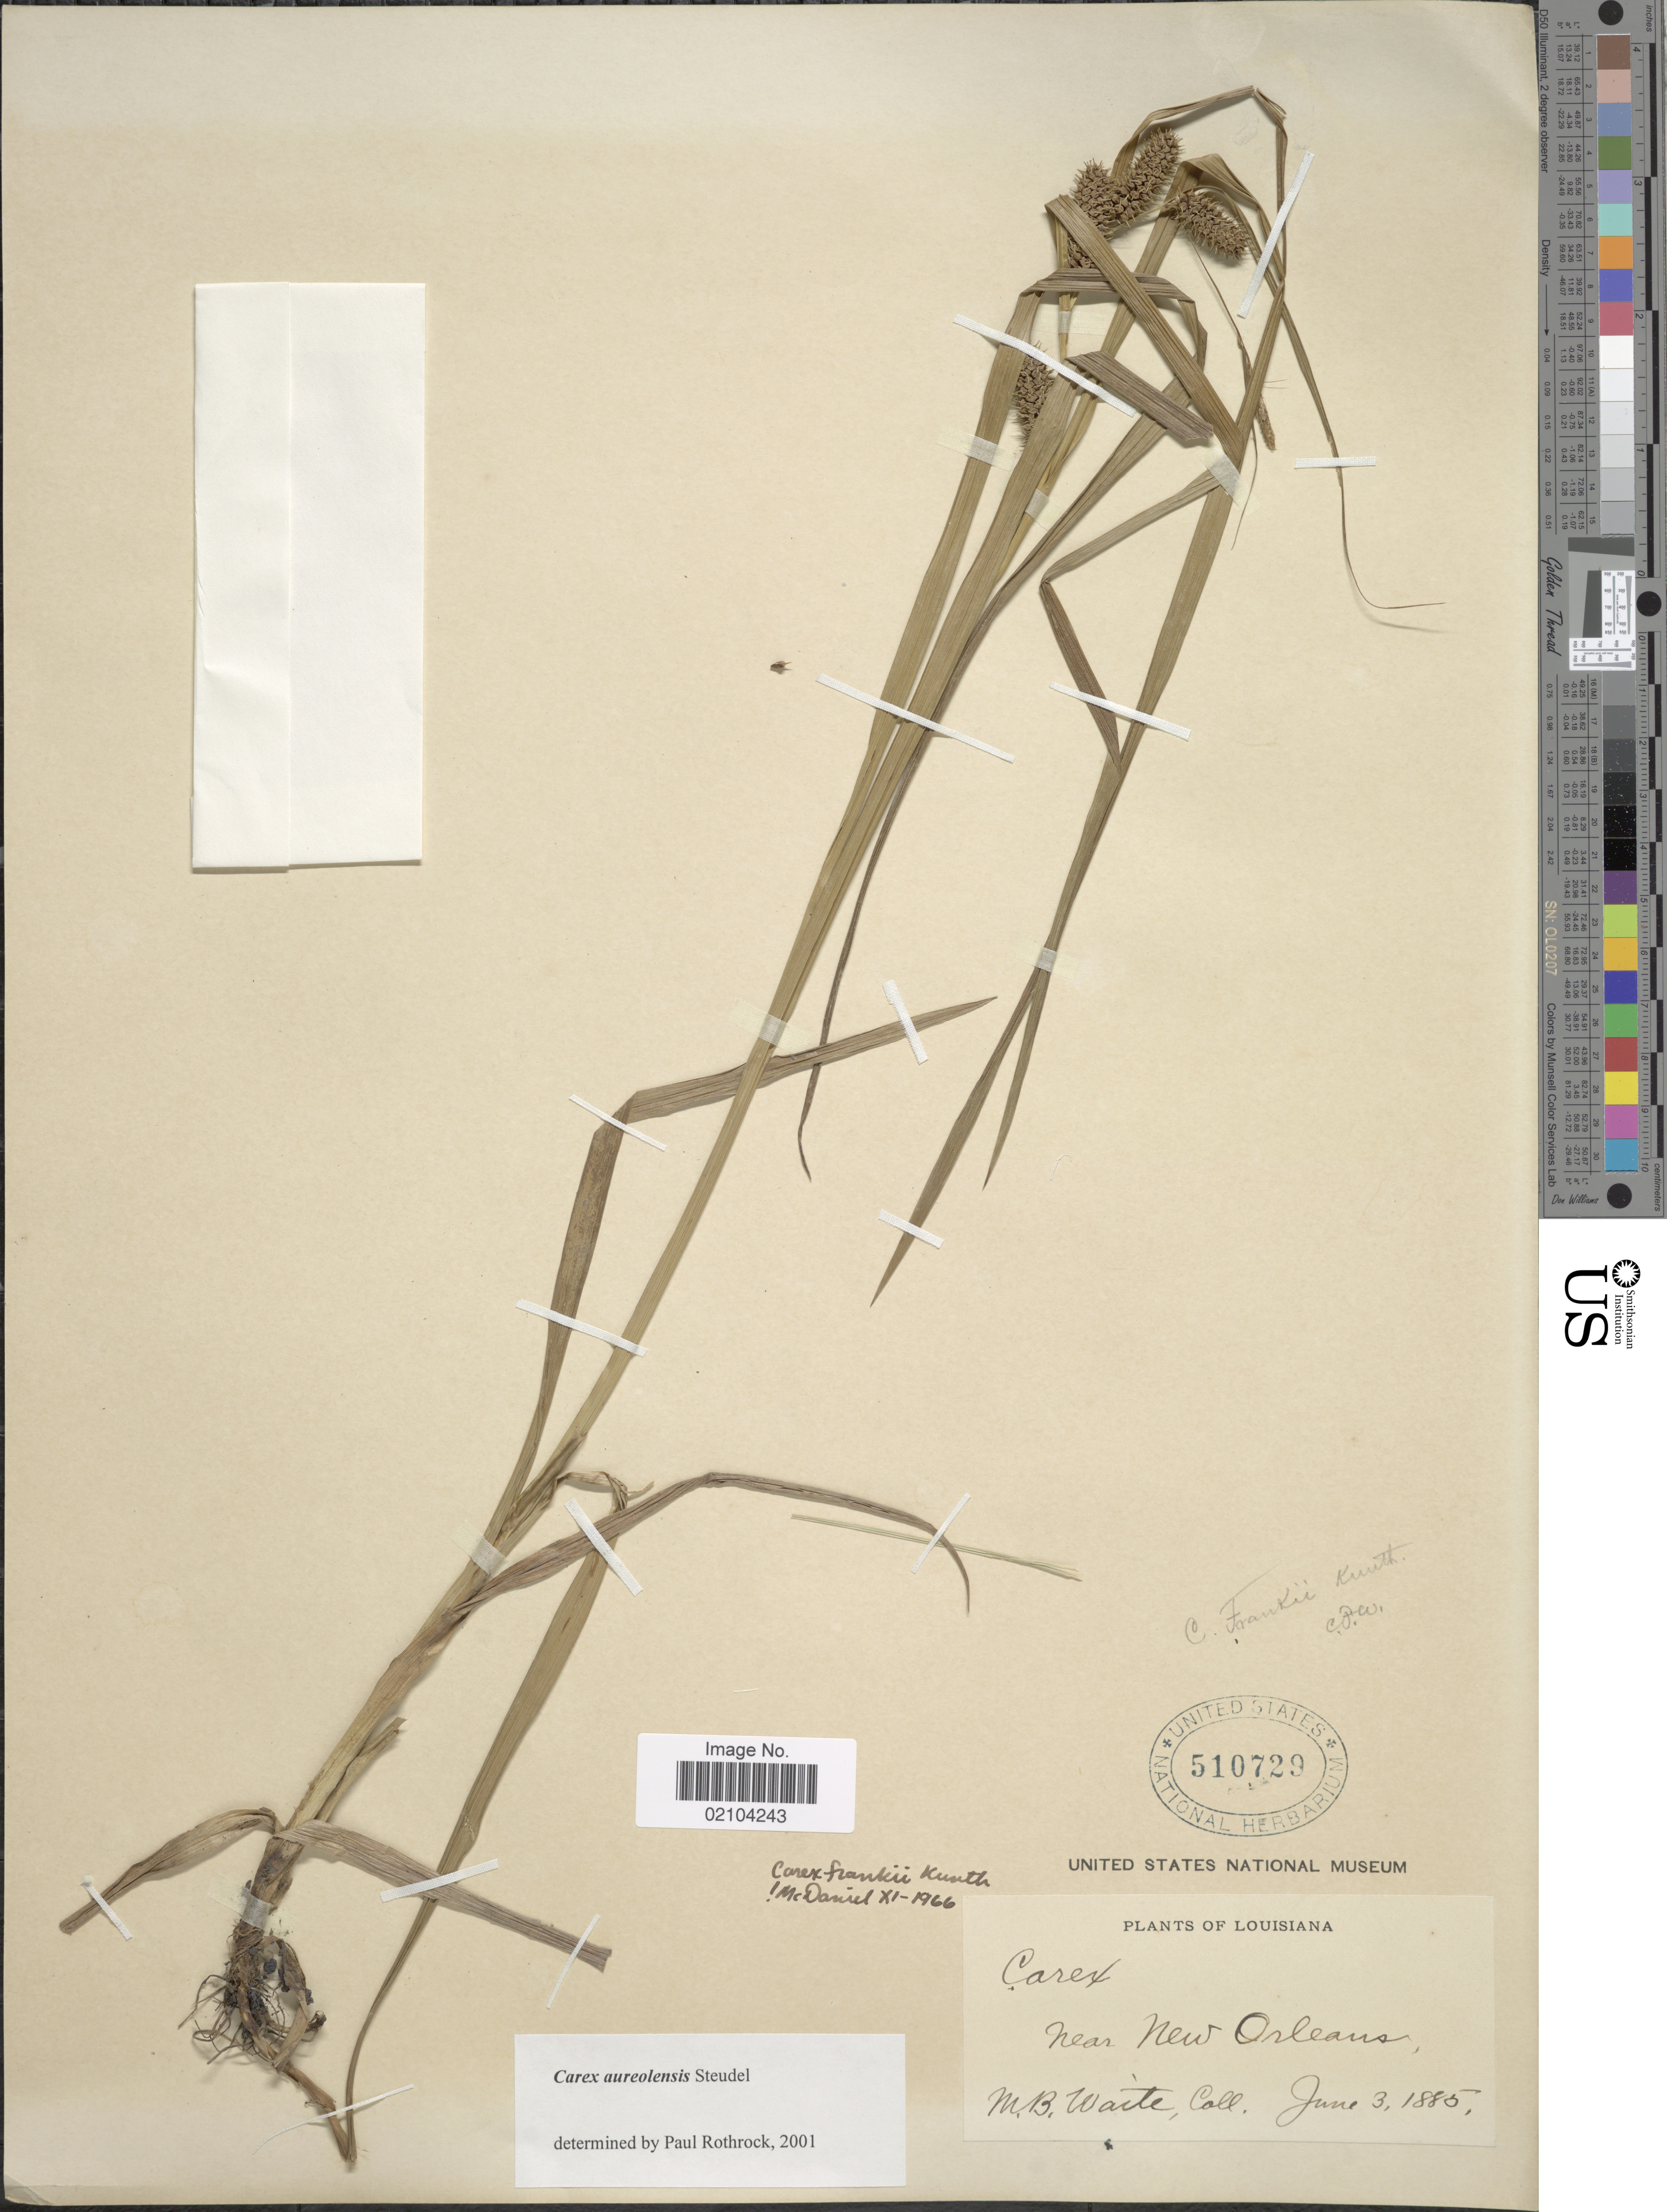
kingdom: Plantae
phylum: Tracheophyta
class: Liliopsida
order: Poales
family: Cyperaceae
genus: Carex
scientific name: Carex aureolensis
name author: Steud.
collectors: M. B. Waite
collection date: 1885-06-03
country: United States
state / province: Louisiana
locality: Near New Orleans.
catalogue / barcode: US 510729